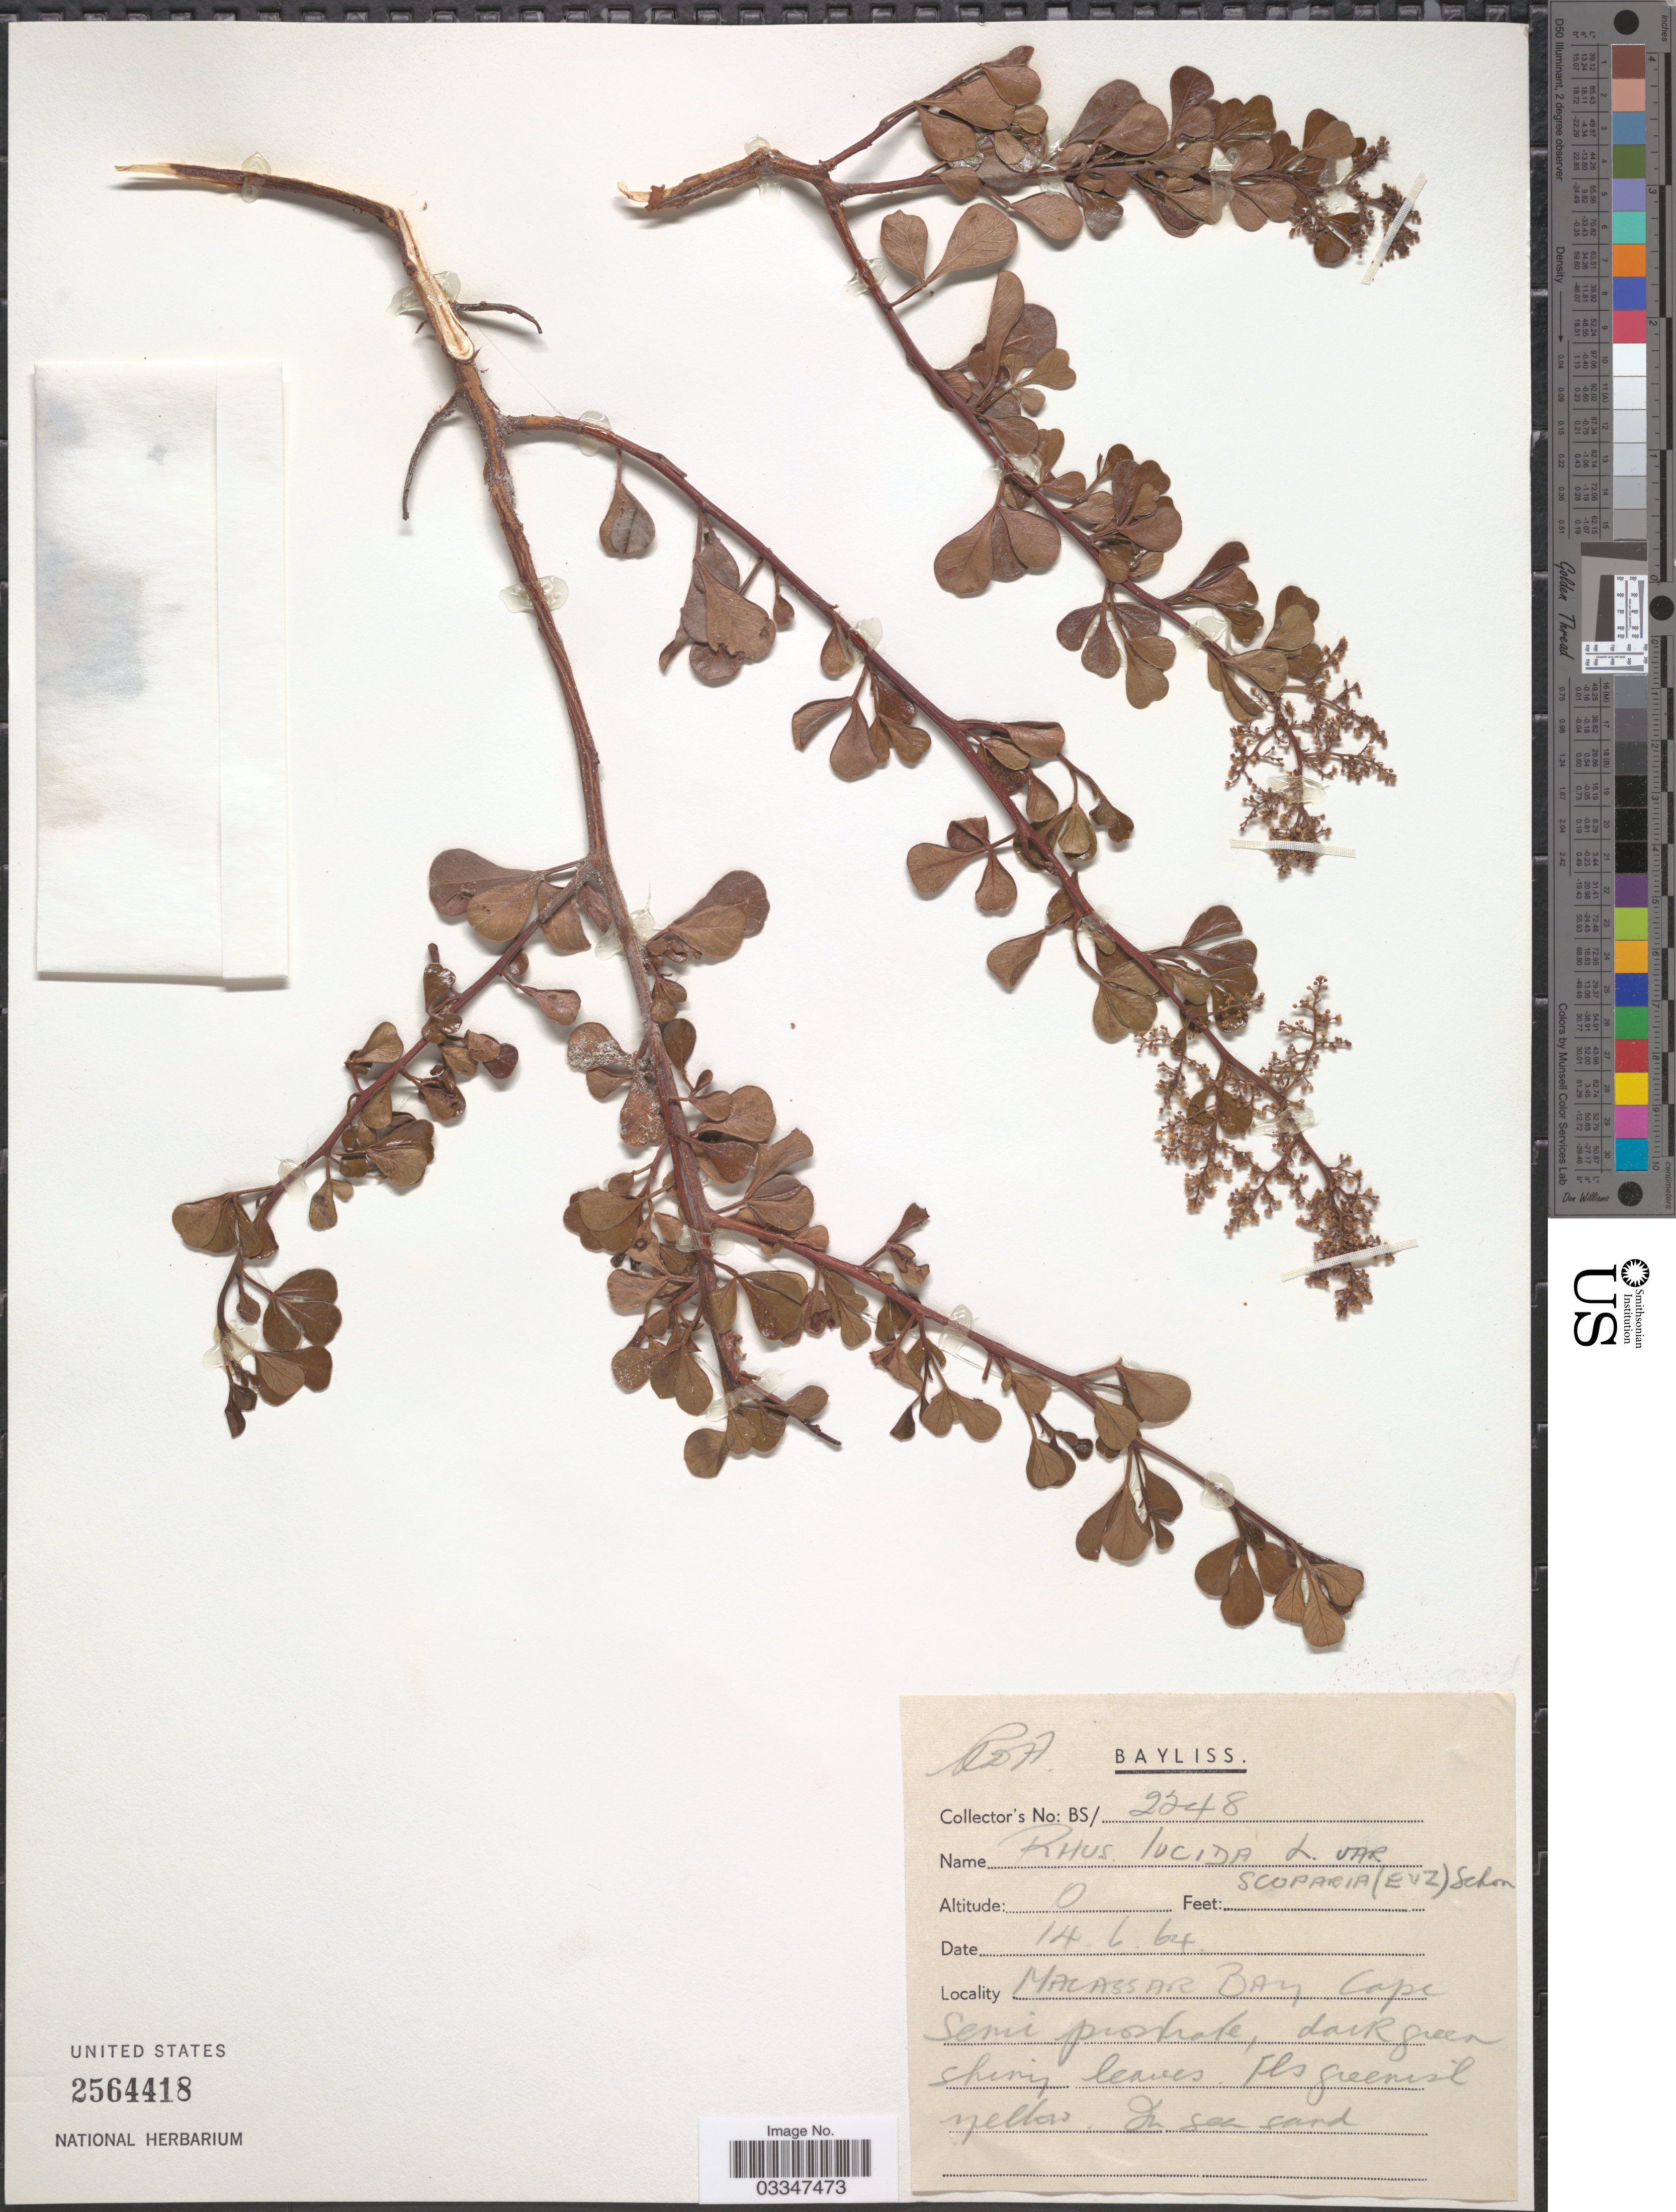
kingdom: Plantae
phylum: Tracheophyta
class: Magnoliopsida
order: Sapindales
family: Anacardiaceae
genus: Rhus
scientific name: Rhus lucida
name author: L.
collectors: Bayliss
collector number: BS/ 2248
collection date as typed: Transcribed d/m/y: 14/6/64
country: South Africa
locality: Macassar Bay, Cape.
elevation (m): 0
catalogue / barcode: US 2564418